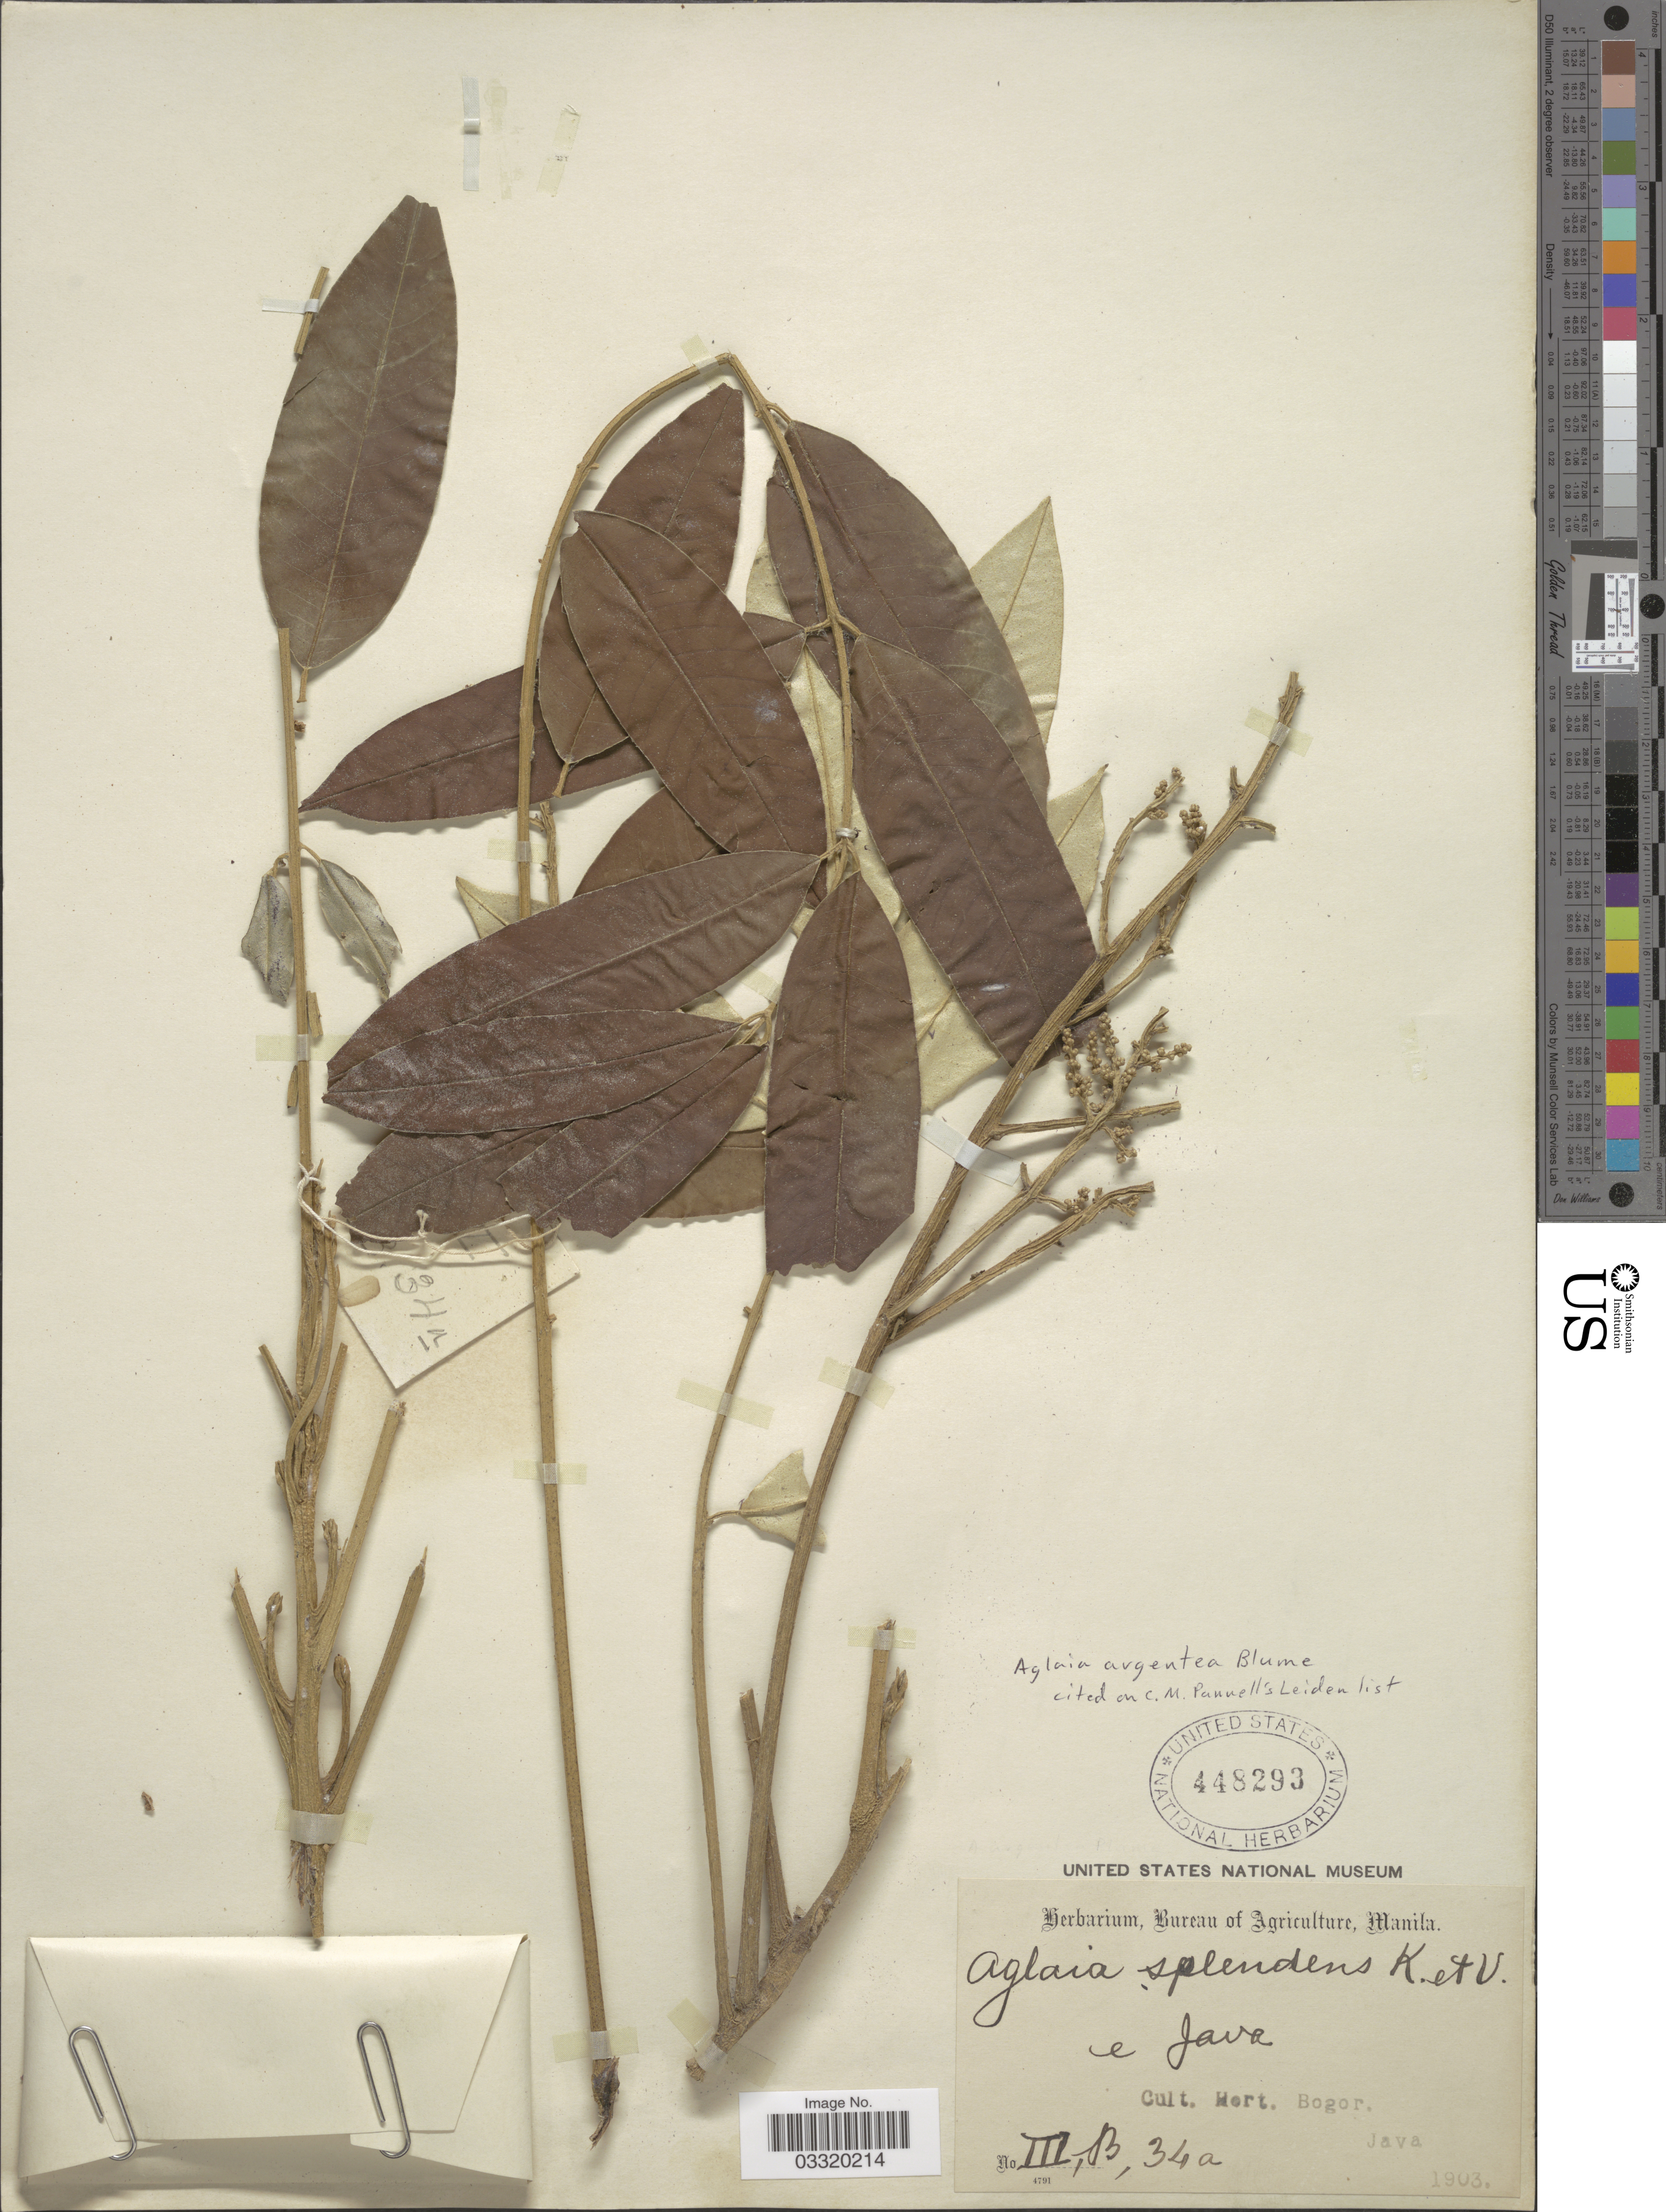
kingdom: Plantae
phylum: Tracheophyta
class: Magnoliopsida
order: Sapindales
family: Meliaceae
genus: Aglaia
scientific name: Aglaia argentea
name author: Blume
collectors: Ex herb. Bureau of Agriculture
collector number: III, B, 34a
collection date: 1903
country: Indonesia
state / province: Java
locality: Hort. Bogor.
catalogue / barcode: US 448293